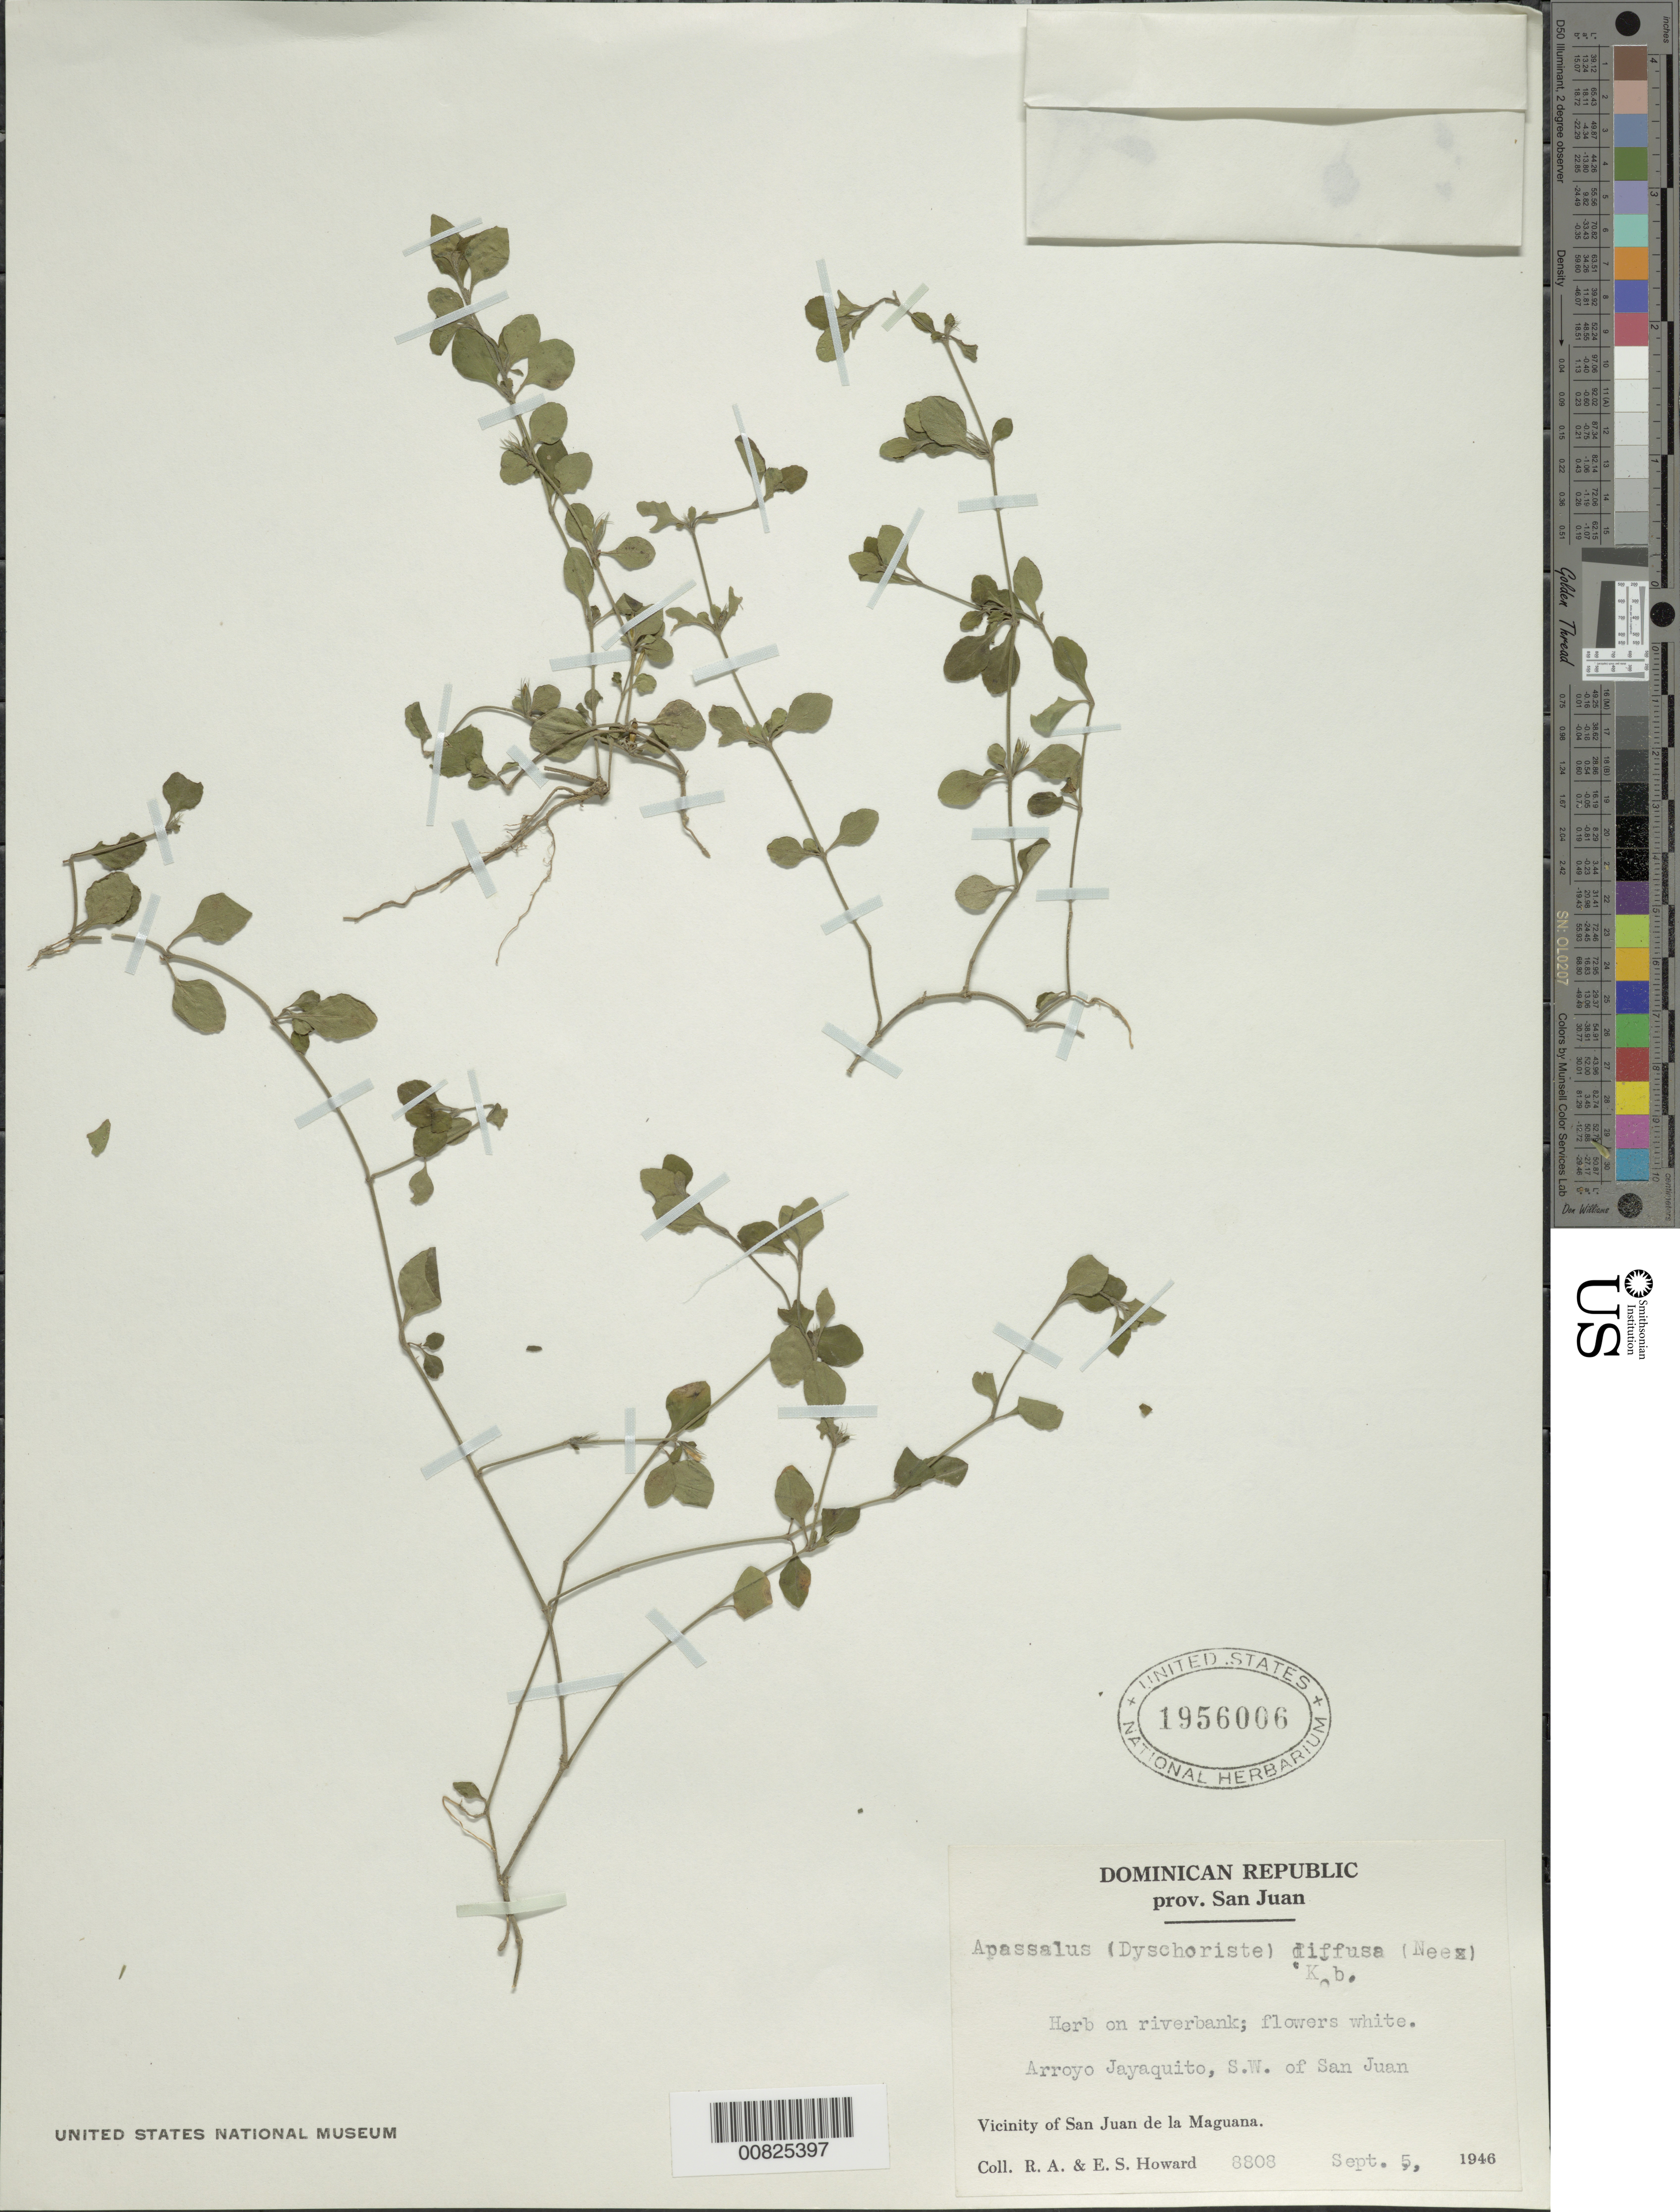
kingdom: Plantae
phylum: Tracheophyta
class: Magnoliopsida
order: Lamiales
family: Acanthaceae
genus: Apassalus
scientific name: Apassalus diffusus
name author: (Nees) Kobuski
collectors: R. A. Howard & E. S. Howard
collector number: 8808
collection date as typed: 05 Sep 1946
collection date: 1946-09-05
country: Dominican Republic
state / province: San Juan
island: Hispaniola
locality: Vicinity of San Juan de la Maguana, Arroyo Jayaquito, SW of San Juan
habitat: Riverbank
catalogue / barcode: US 1956006